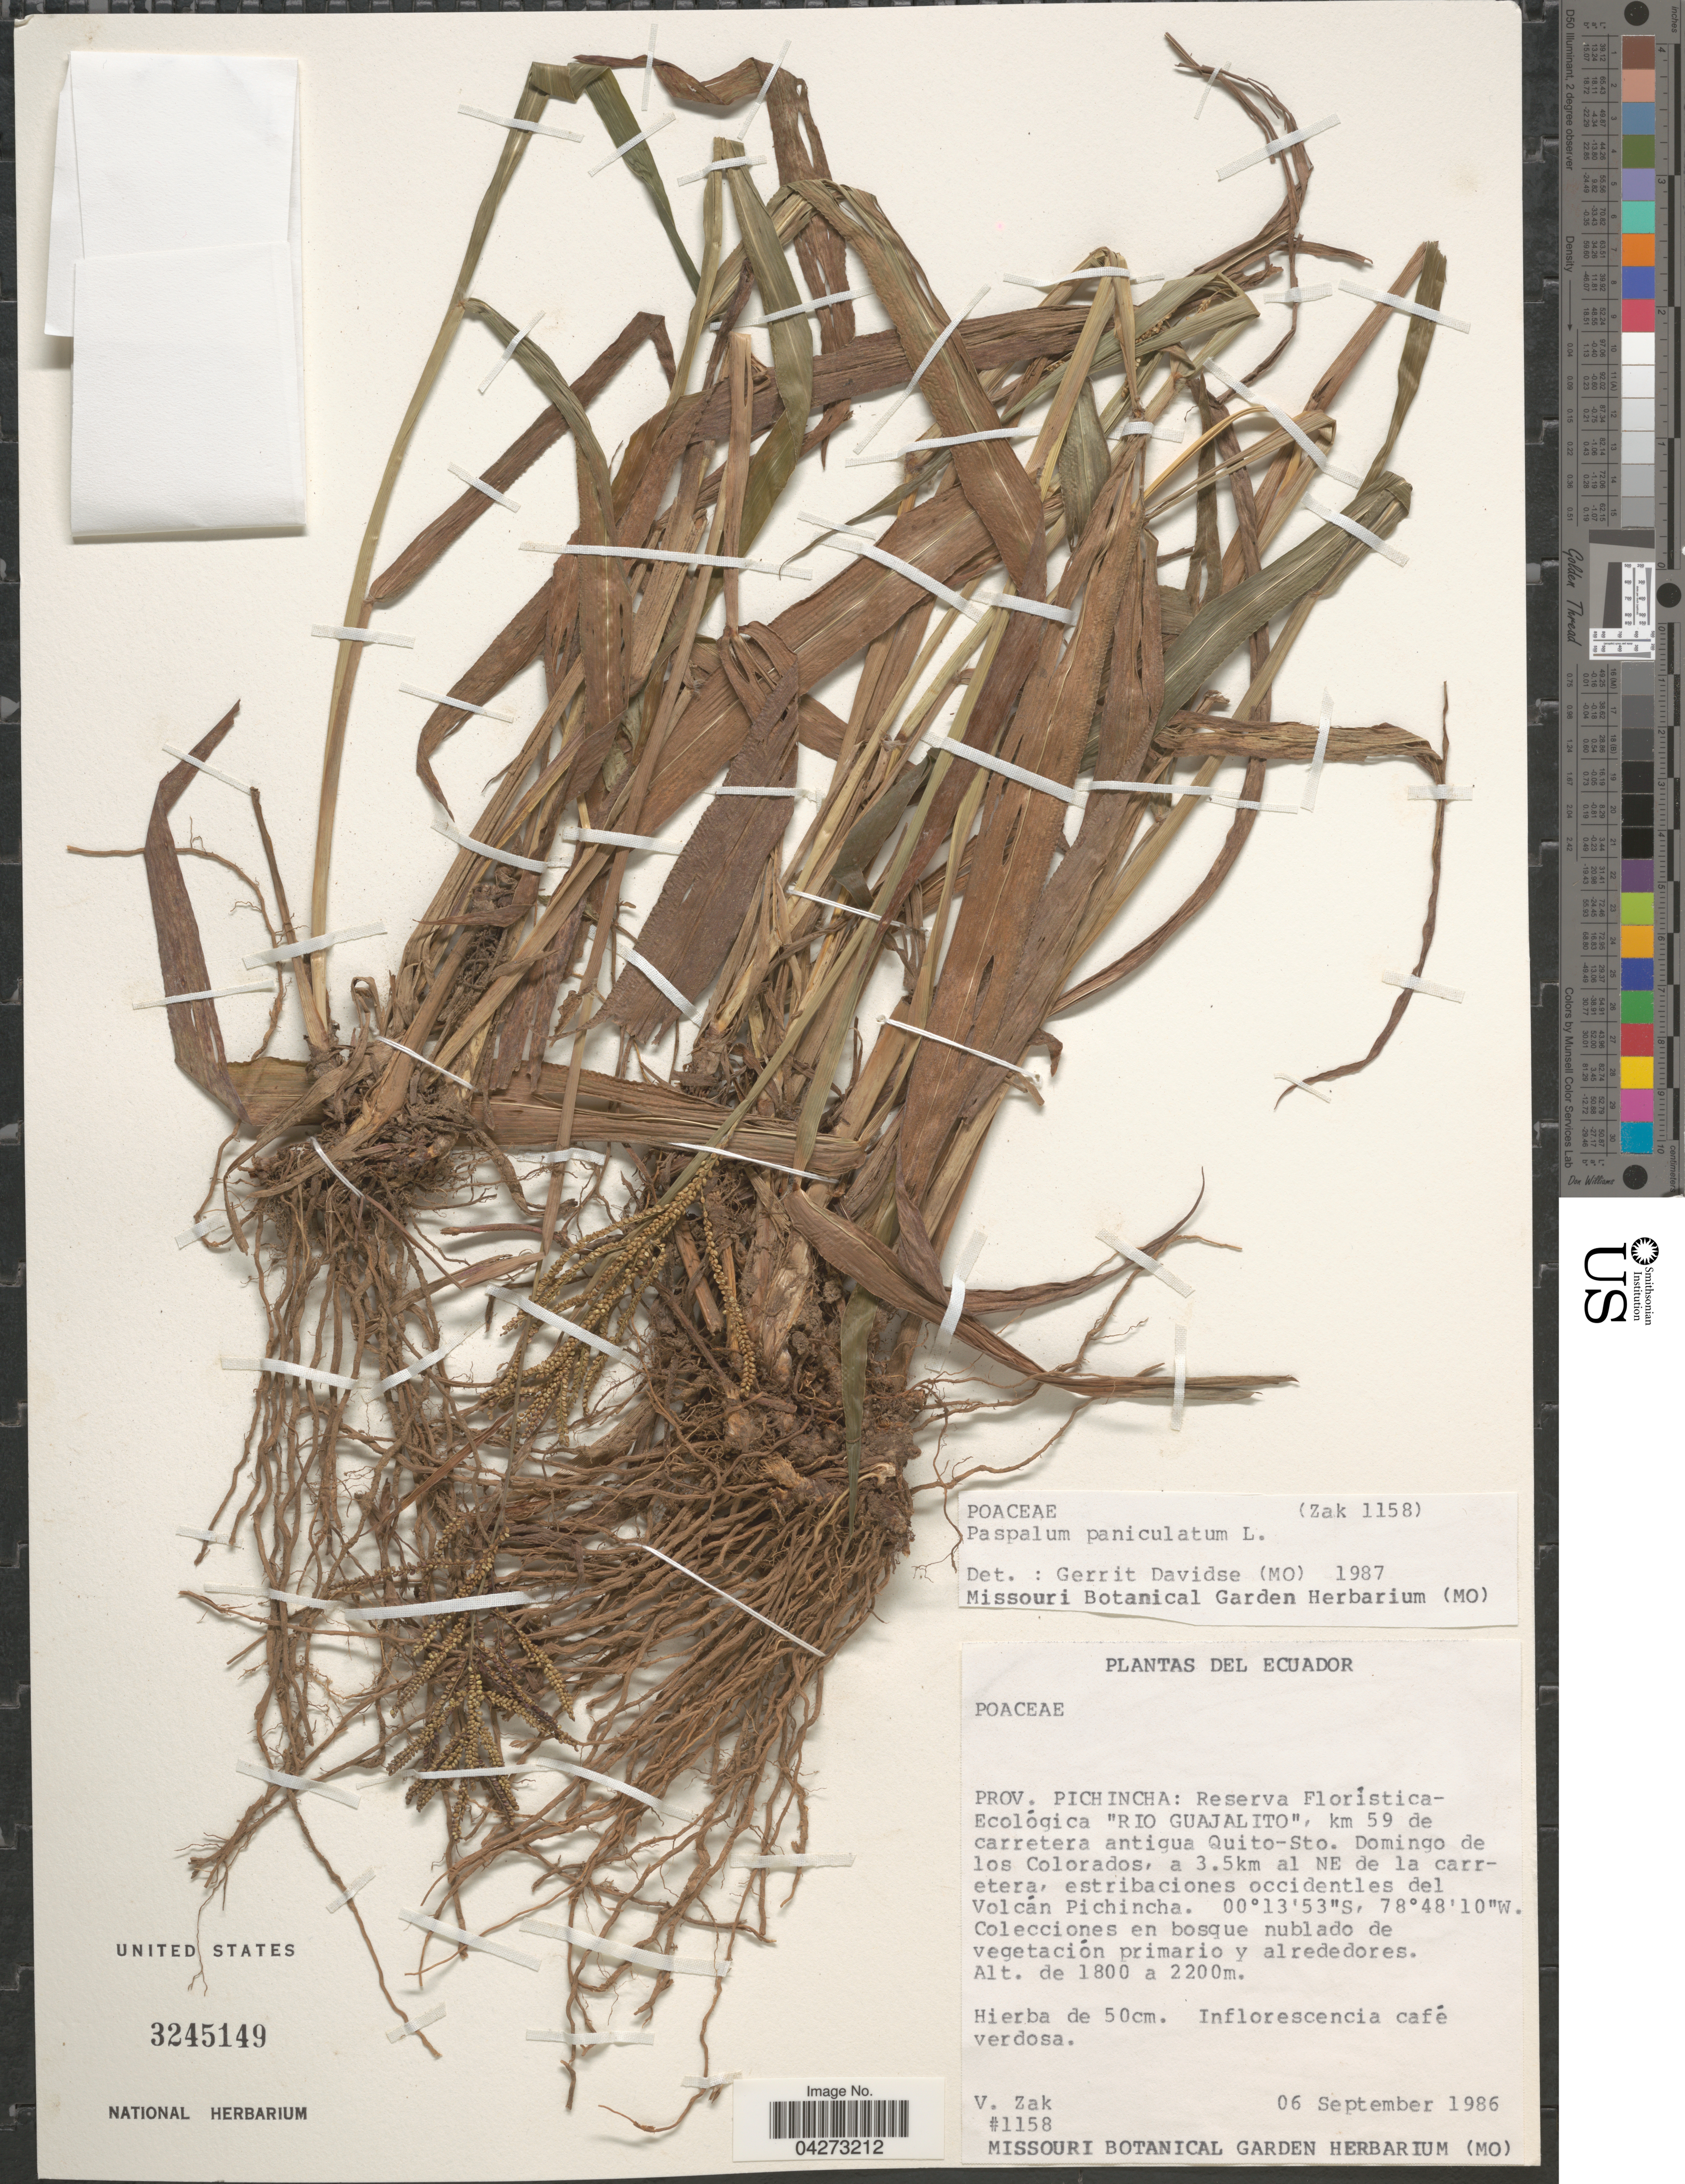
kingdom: Plantae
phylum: Tracheophyta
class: Liliopsida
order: Poales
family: Poaceae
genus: Paspalum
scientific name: Paspalum paniculatum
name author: L.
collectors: V. Zak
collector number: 1158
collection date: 1986-09-06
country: Ecuador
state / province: Pichincha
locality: Reserva Florística-Ecológica "Rio Guajalito", km 59 de carretera antigua Quito-Sto Domingo de los Colorados, a 3.5km al NE de la carretera, estribaciones occidentles del Volcán Pichincha.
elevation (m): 1800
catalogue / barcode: US 3245149